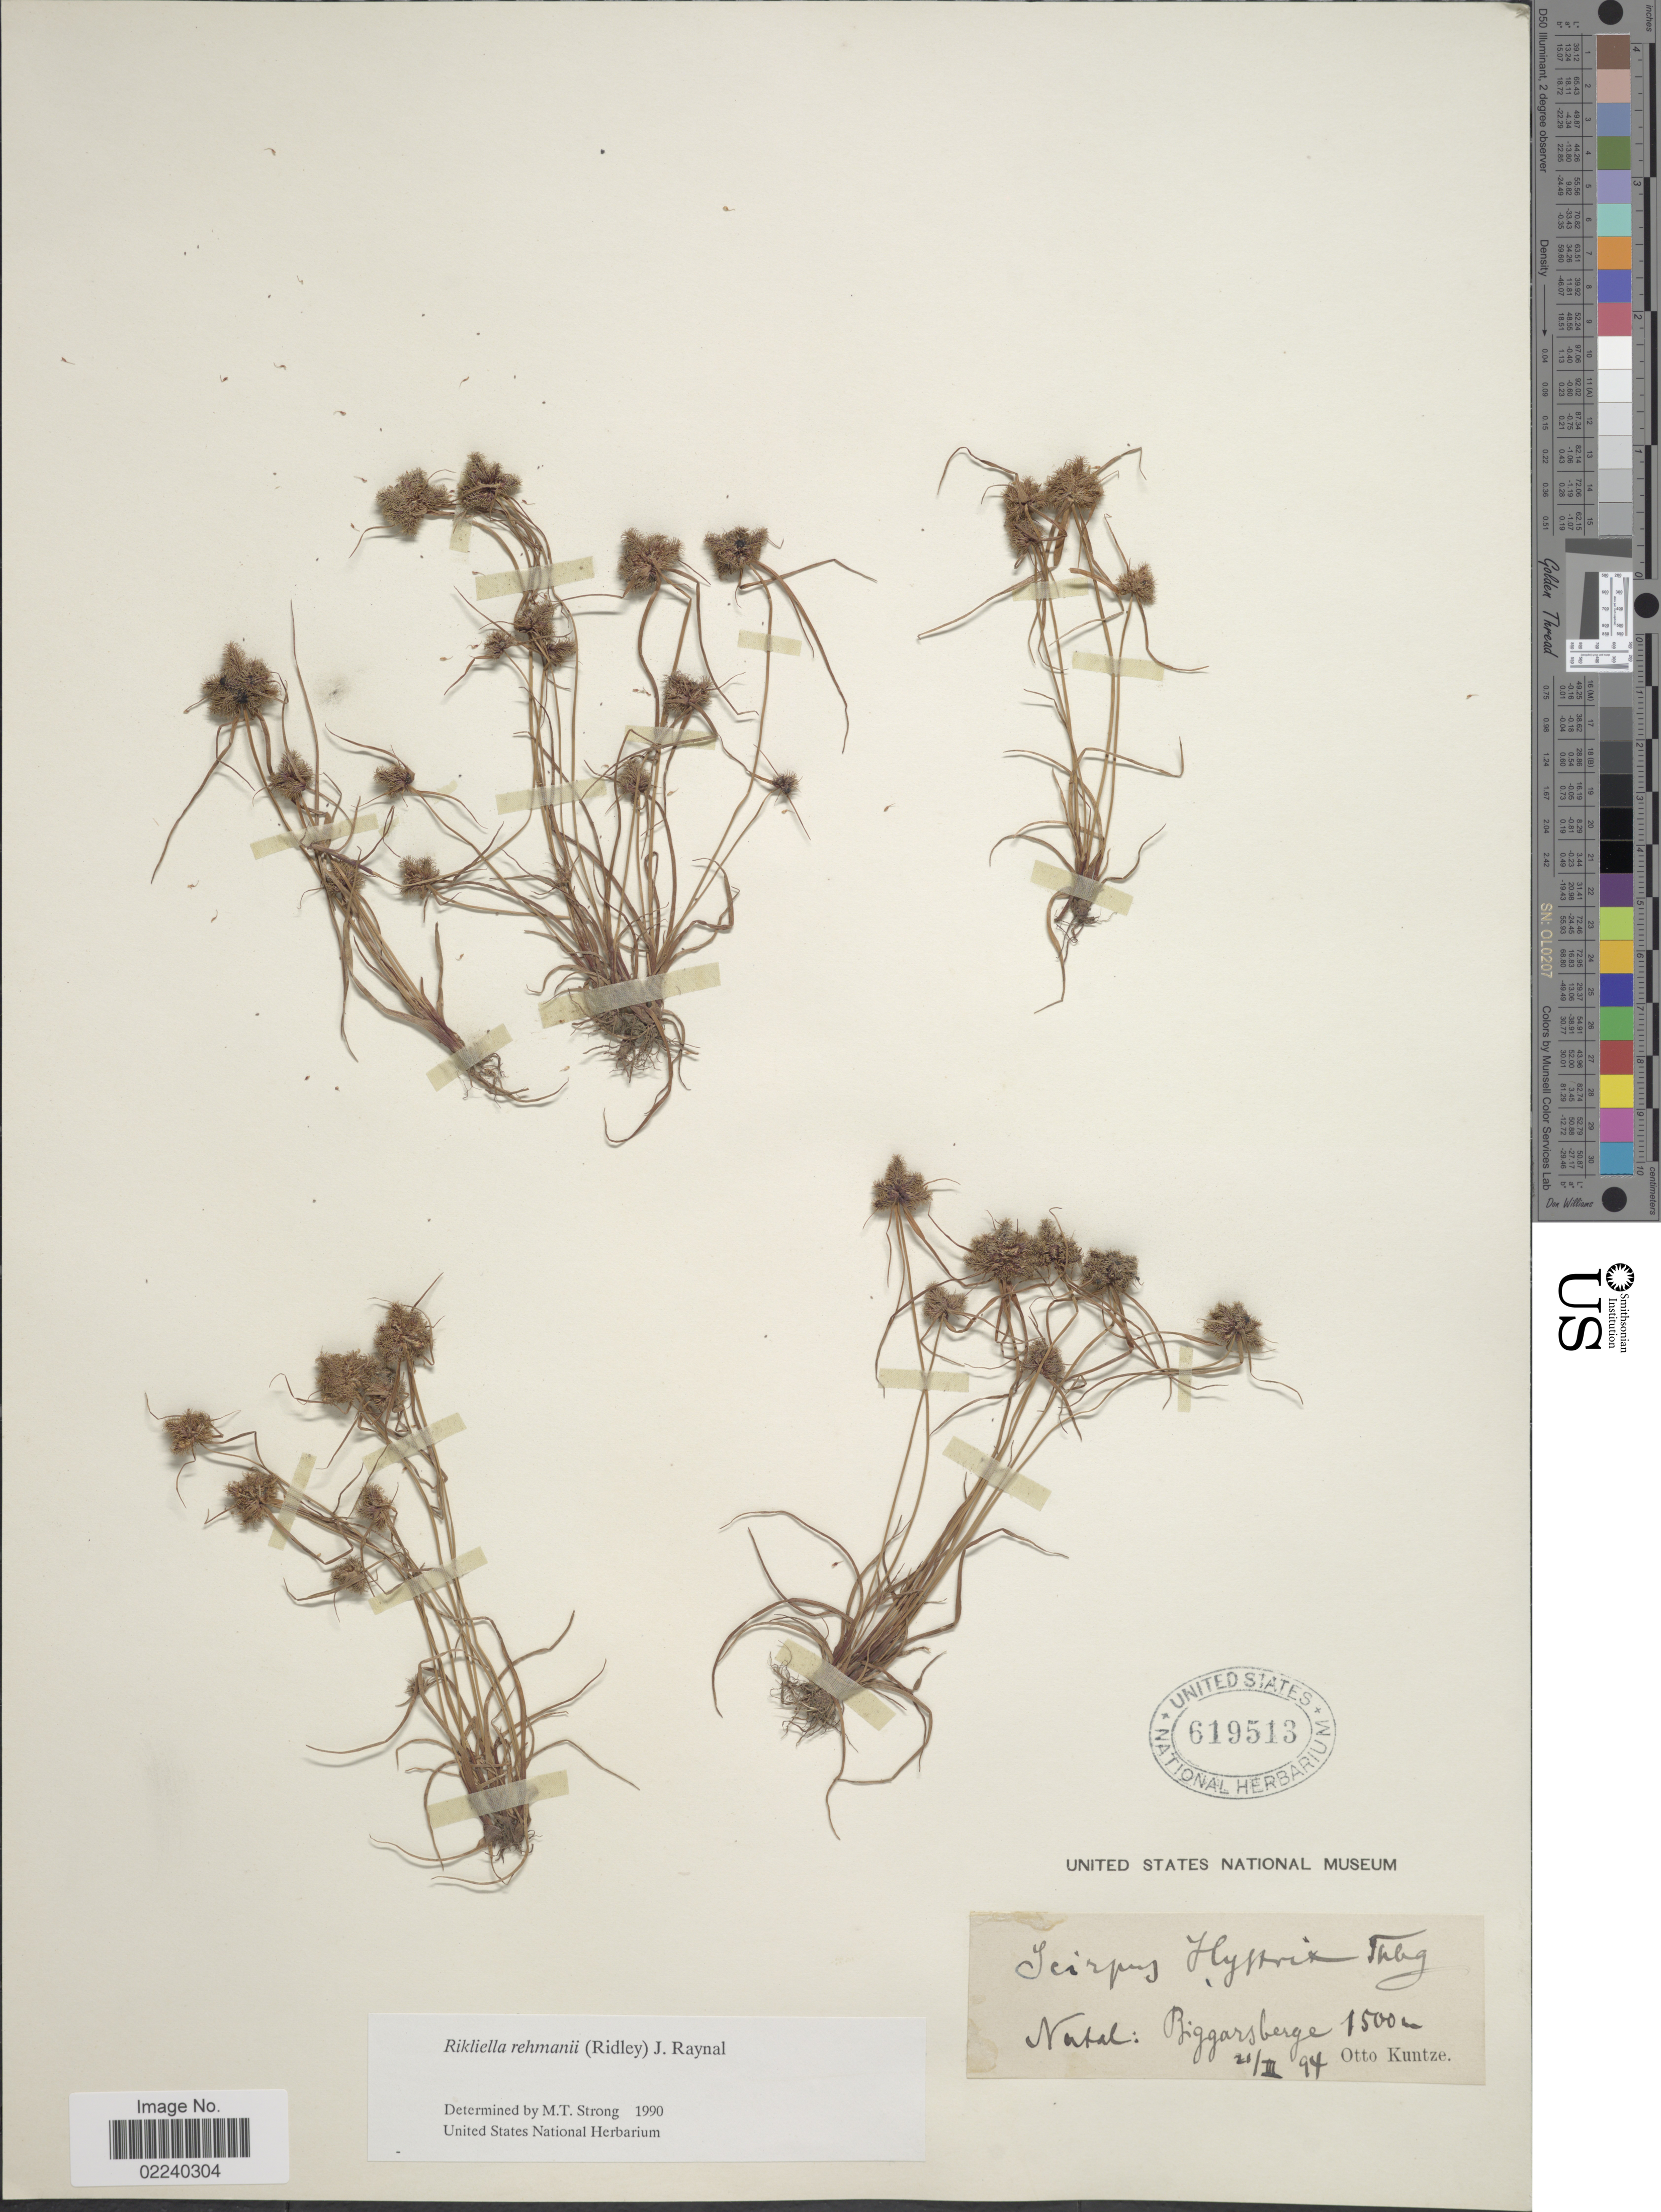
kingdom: Plantae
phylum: Tracheophyta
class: Liliopsida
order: Poales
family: Cyperaceae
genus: Cyperus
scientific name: Cyperus hystricoides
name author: (B. Nord.) Bauters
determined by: Strong, M. T., (US), Smithsonian Institution - National Museum of Natural History (UNITED STATES)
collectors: C.E.O. Kuntze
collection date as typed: Transcribed d/m/y: 21/3/94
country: South Africa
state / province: KwaZulu-Natal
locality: Natal, Biggarsberge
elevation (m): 1500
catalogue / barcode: US 619513